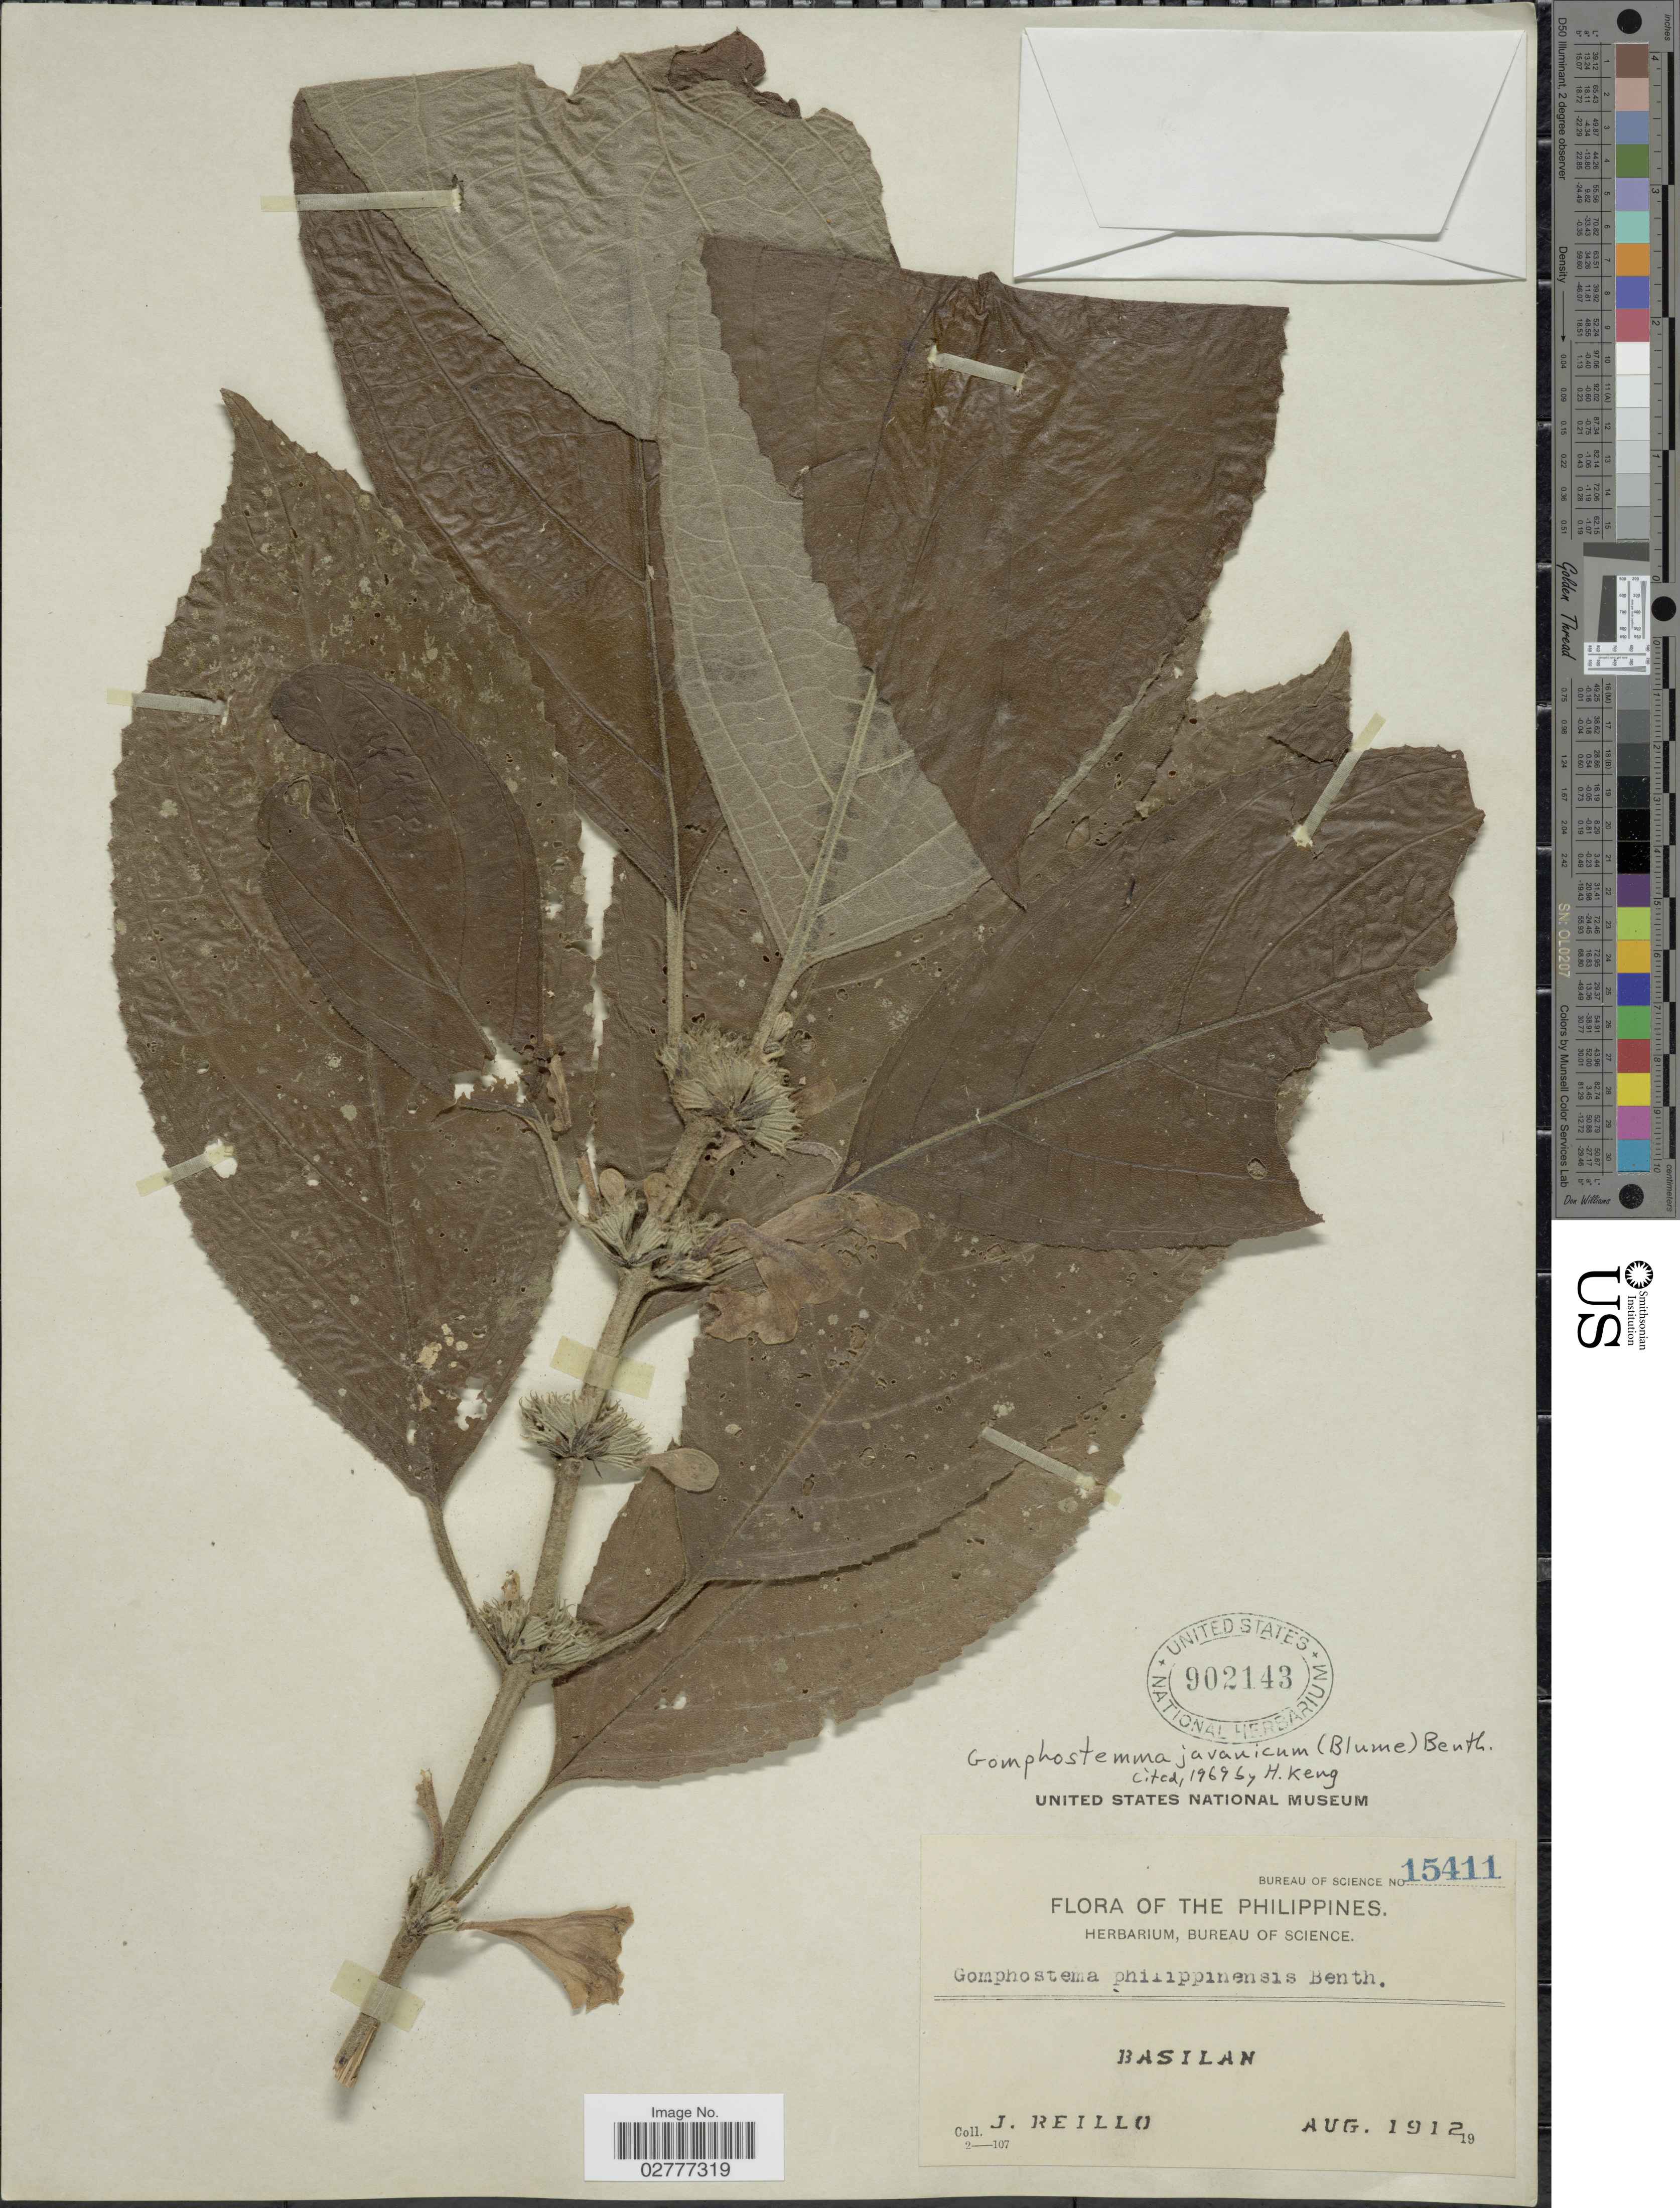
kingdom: Plantae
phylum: Tracheophyta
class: Magnoliopsida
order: Lamiales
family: Lamiaceae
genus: Gomphostemma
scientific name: Gomphostemma javanicum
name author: (Blume) Benth.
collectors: J. Reillo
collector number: Bureau of Science 15411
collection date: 1912-08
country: Philippines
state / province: Muslim Mindanao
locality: Basilan.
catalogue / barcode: US 902143